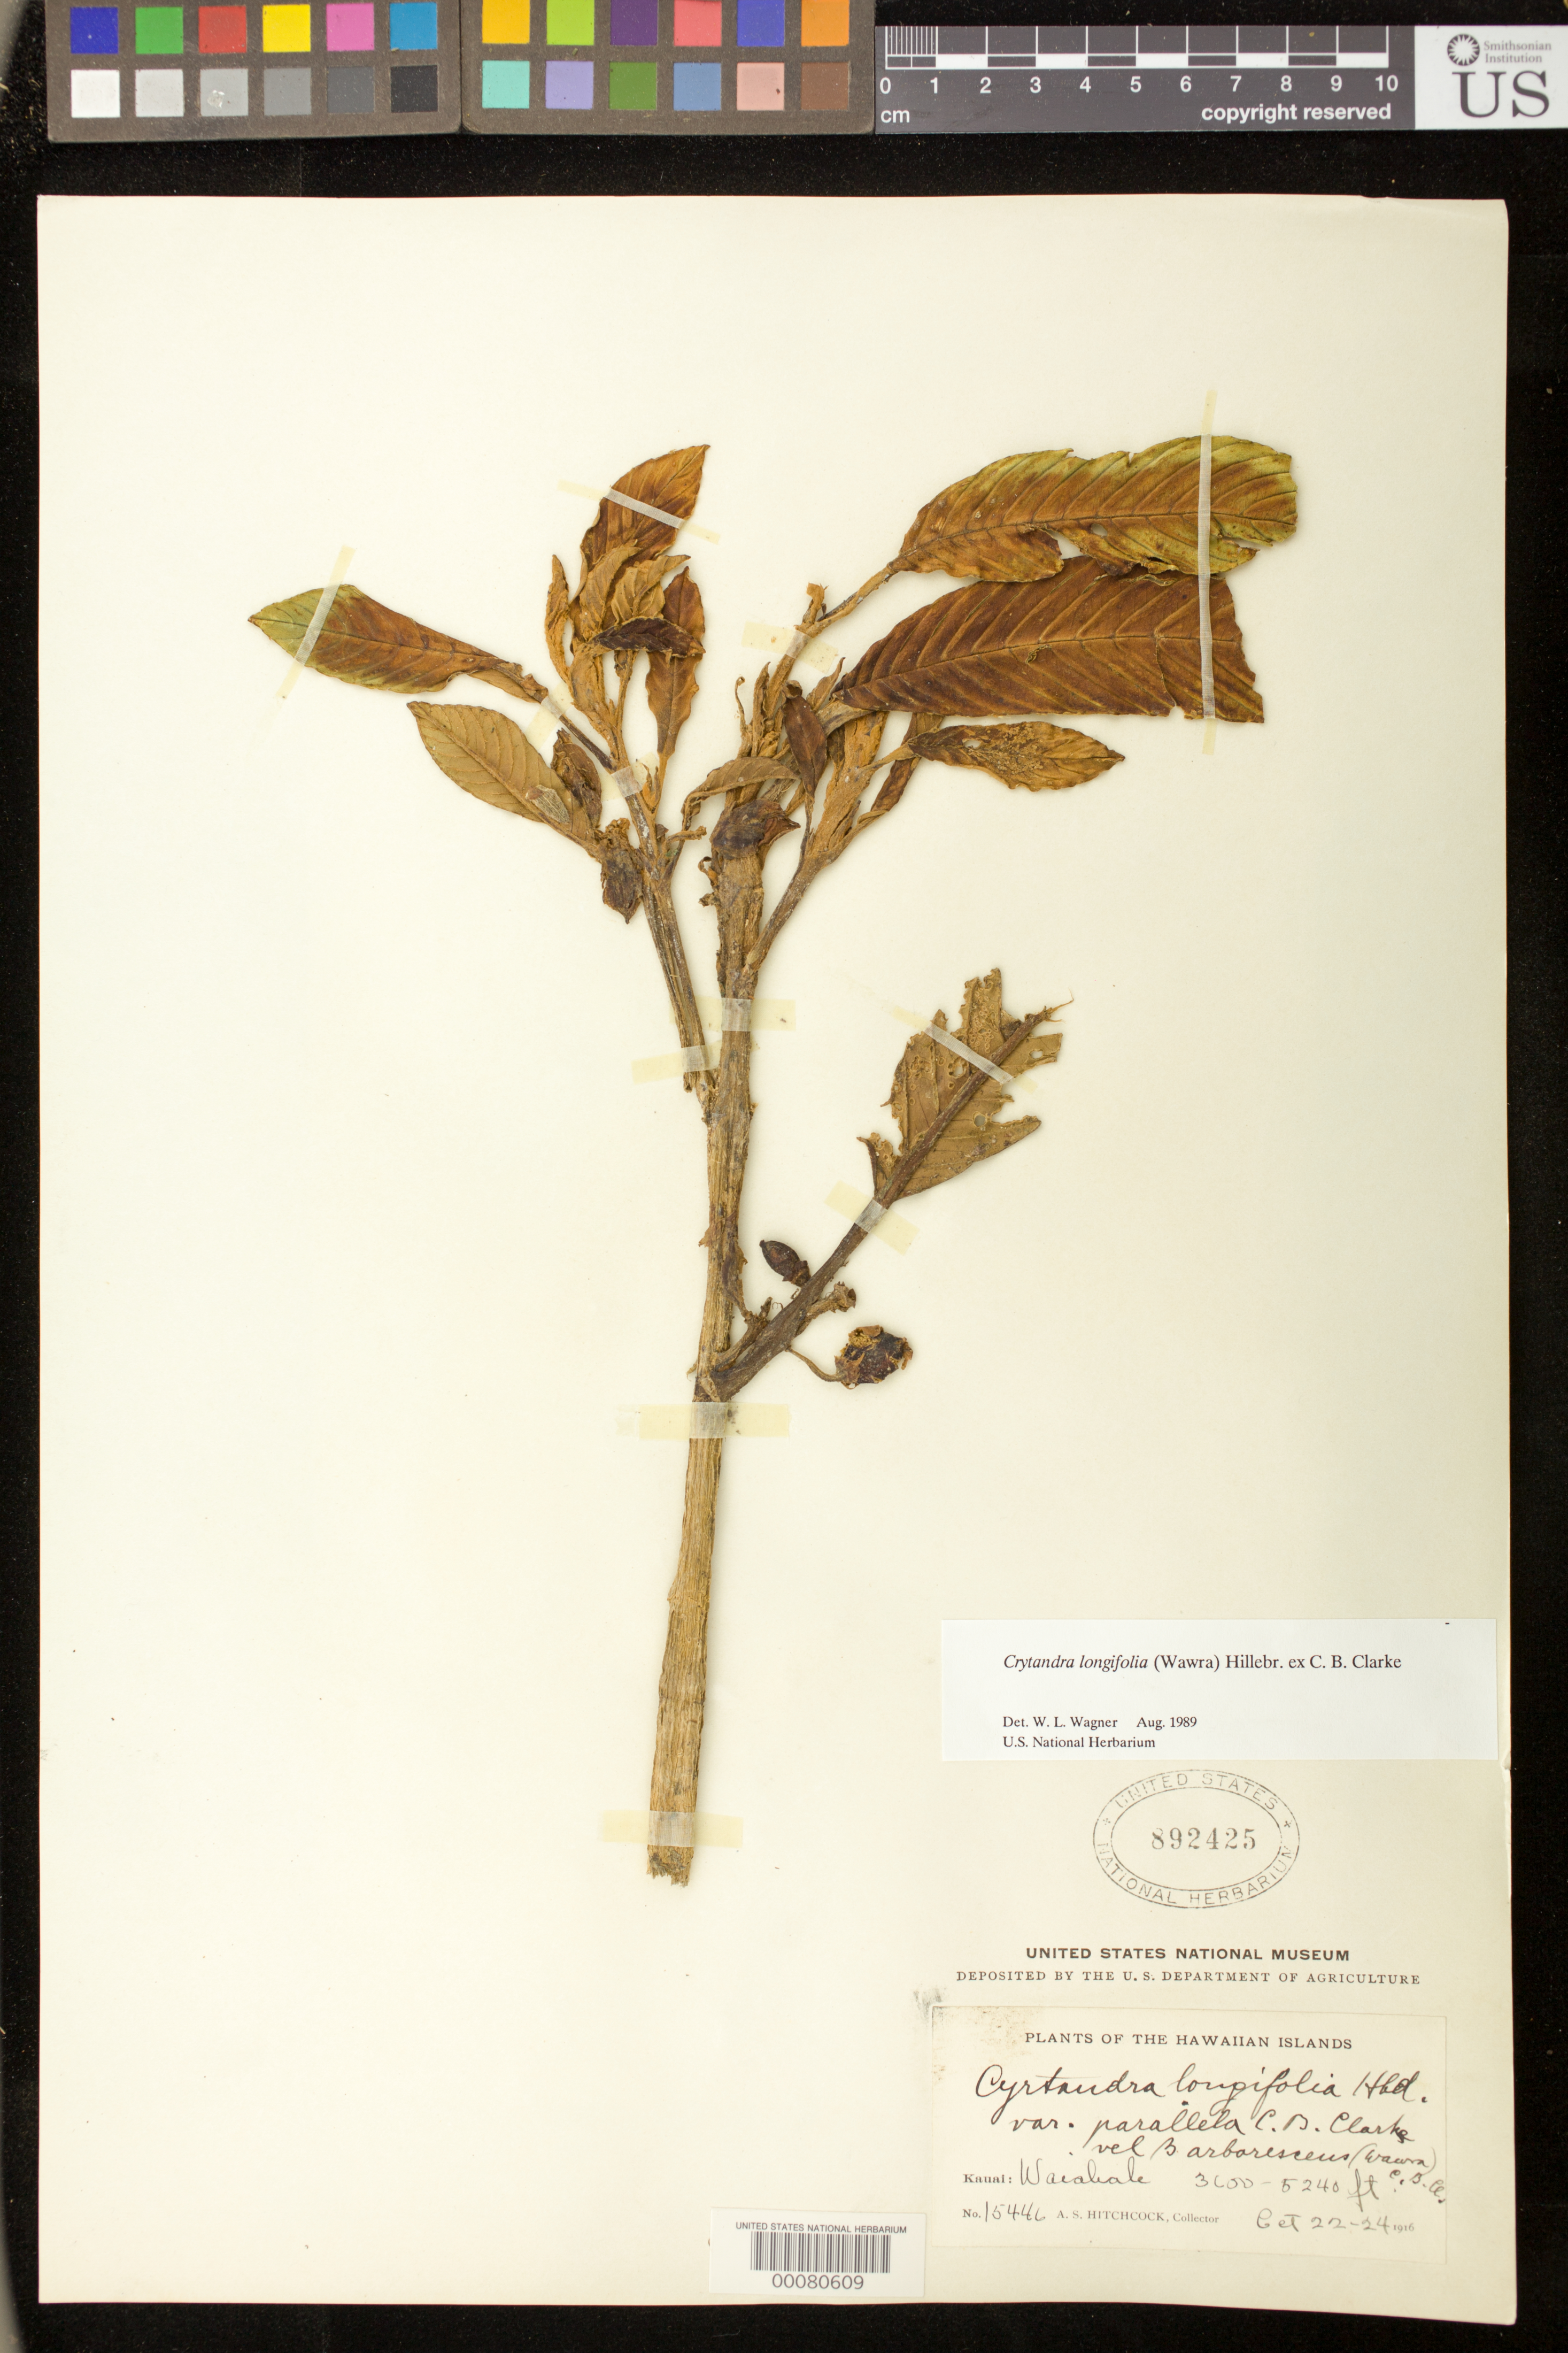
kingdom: Plantae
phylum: Tracheophyta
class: Magnoliopsida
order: Lamiales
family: Gesneriaceae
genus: Cyrtandra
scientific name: Cyrtandra longifolia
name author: (Wawra) Hillebr. ex C.B. Clarke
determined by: Wagner, W. L., (BOT), Smithsonian Institution - National Museum of Natural History (UNITED STATES)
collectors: A. S. Hitchcock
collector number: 15446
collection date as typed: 22-24 Oct 1916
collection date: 1916-10-22/1916-10-24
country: United States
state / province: Hawaii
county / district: Kauai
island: Kaua'i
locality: Waialiale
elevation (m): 1097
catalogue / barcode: US 892425